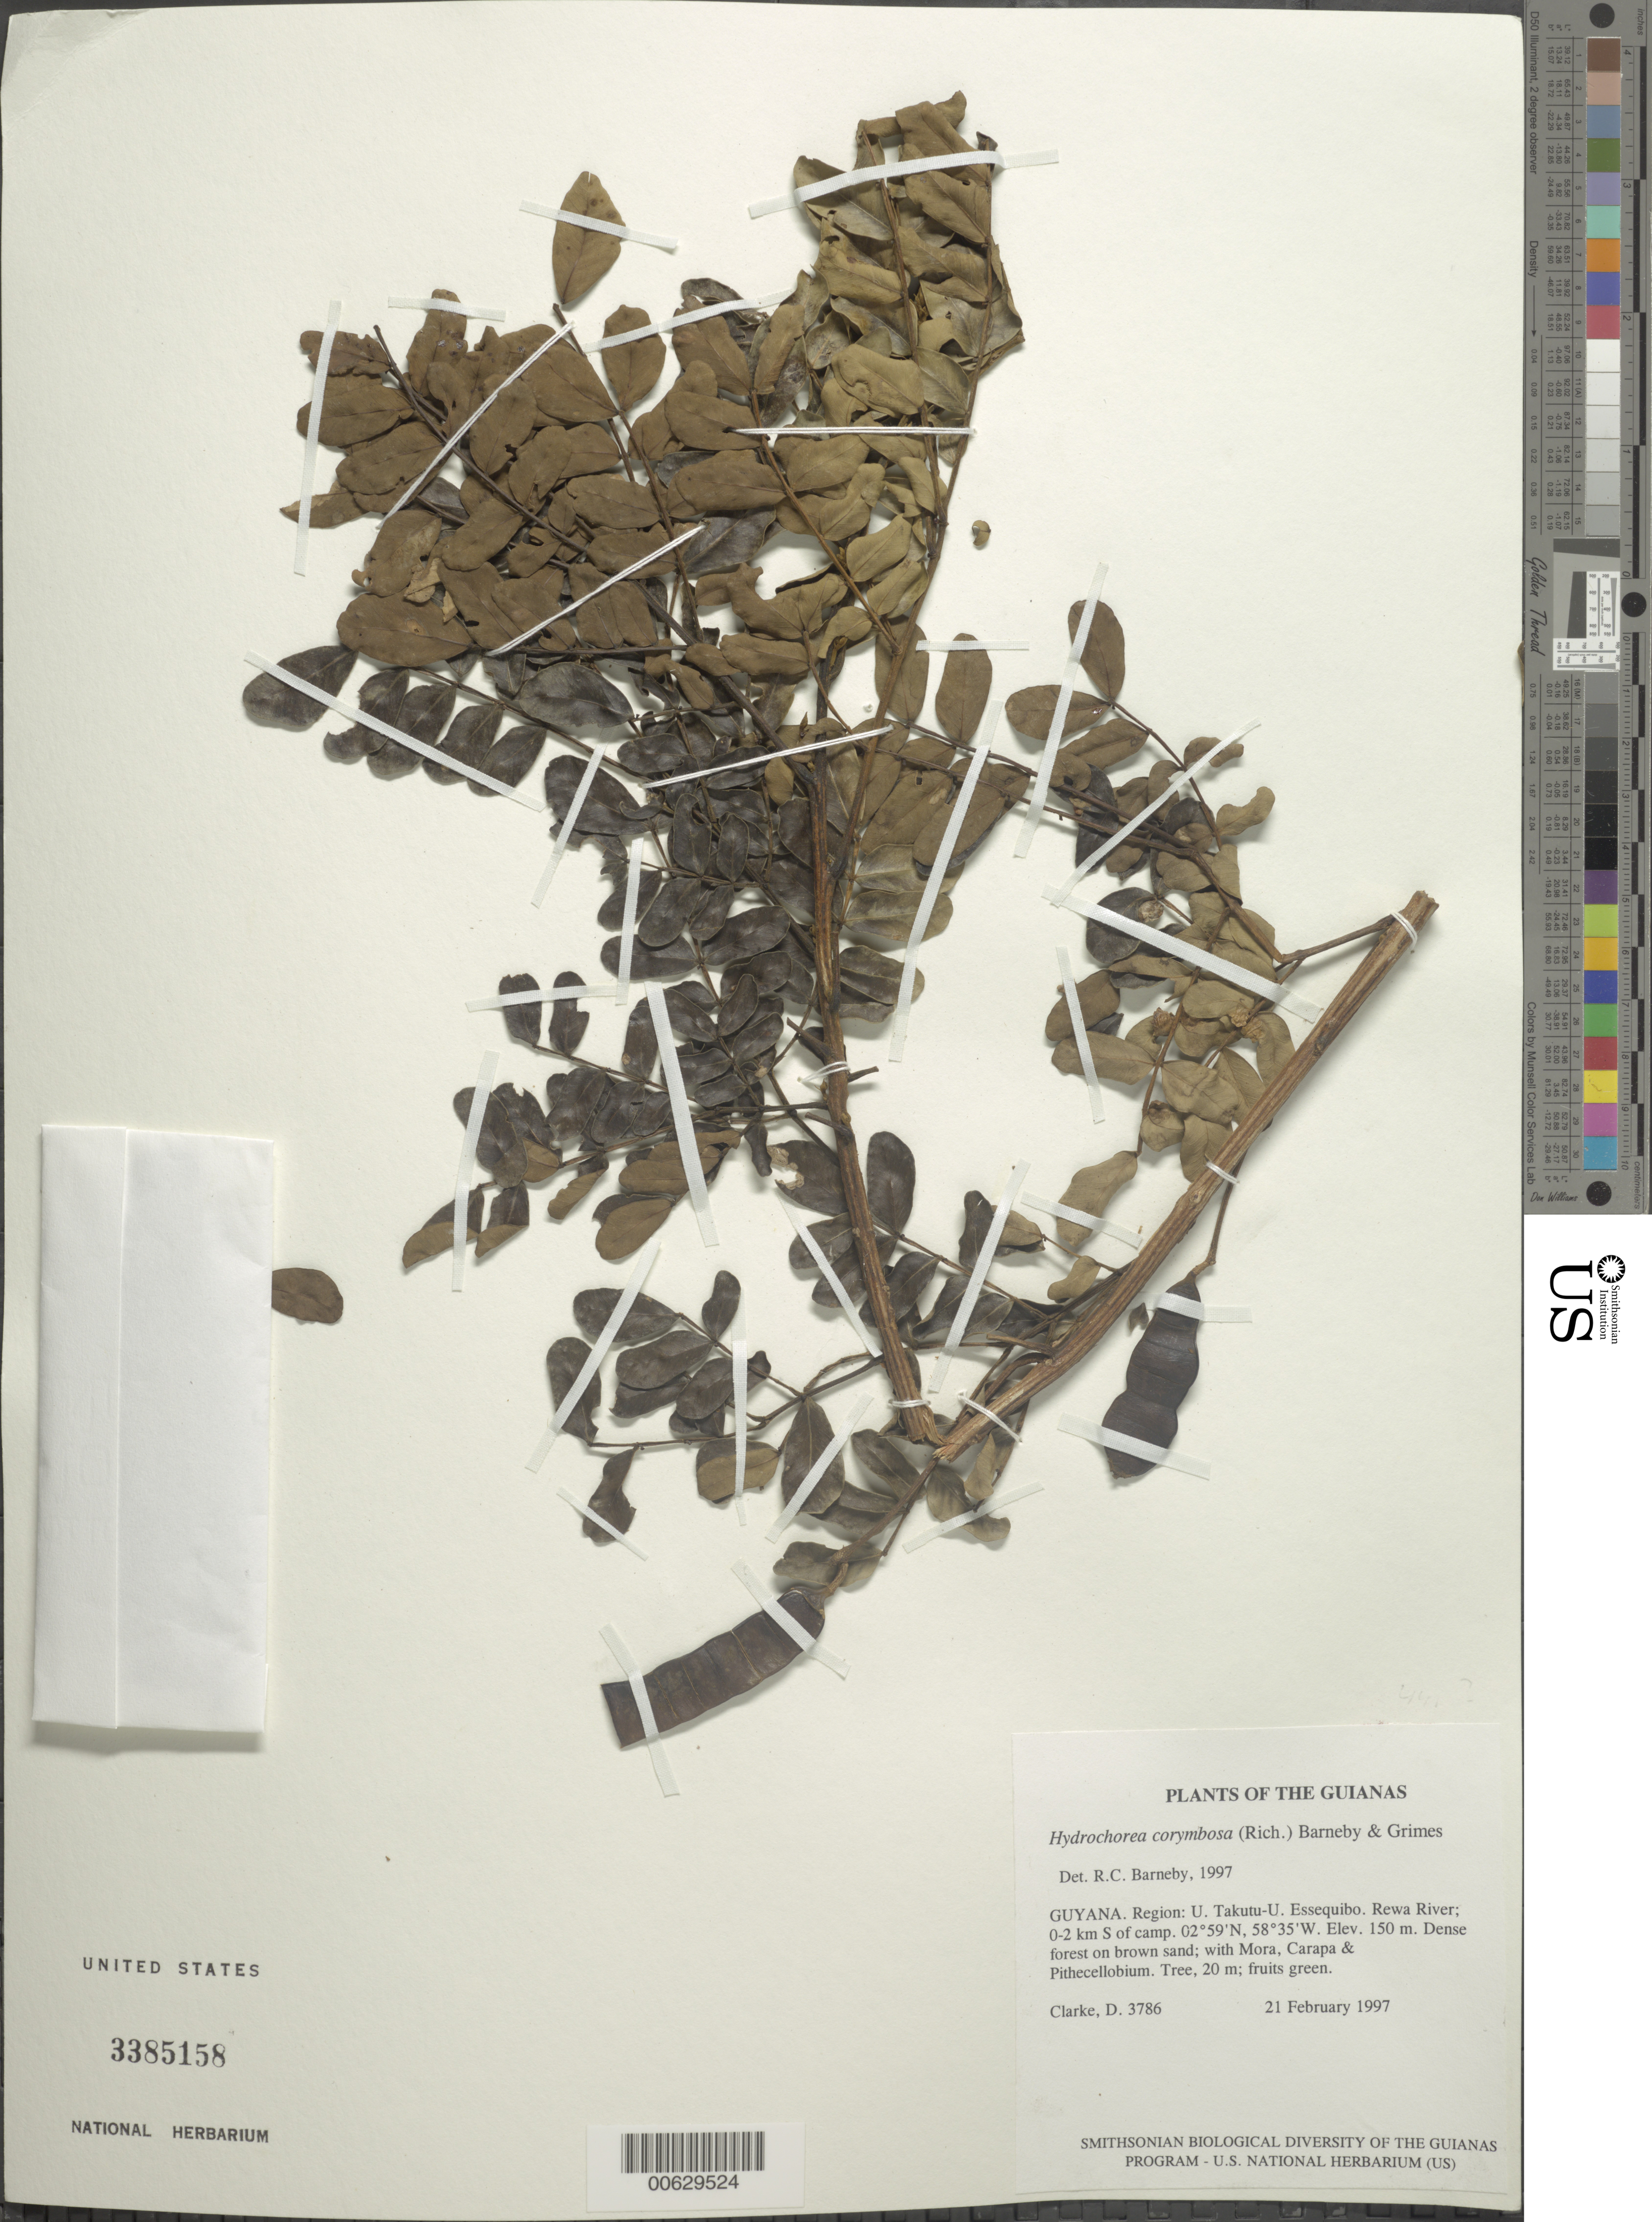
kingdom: Plantae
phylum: Tracheophyta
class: Magnoliopsida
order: Fabales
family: Fabaceae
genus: Hydrochorea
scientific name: Hydrochorea corymbosa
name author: (Rich.) Barneby & J.W. Grimes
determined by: Barneby, Rupert C., (NY)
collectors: H. D. Clarke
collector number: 3786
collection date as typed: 21 February 1997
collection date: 1997-02-21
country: Guyana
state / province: U. Takutu-U. Essequibo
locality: Rewa River; 0-2 km S of camp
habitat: Dense forest on brown sand; with Mora, Carapa & Pithecellobium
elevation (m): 150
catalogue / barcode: US 3385158